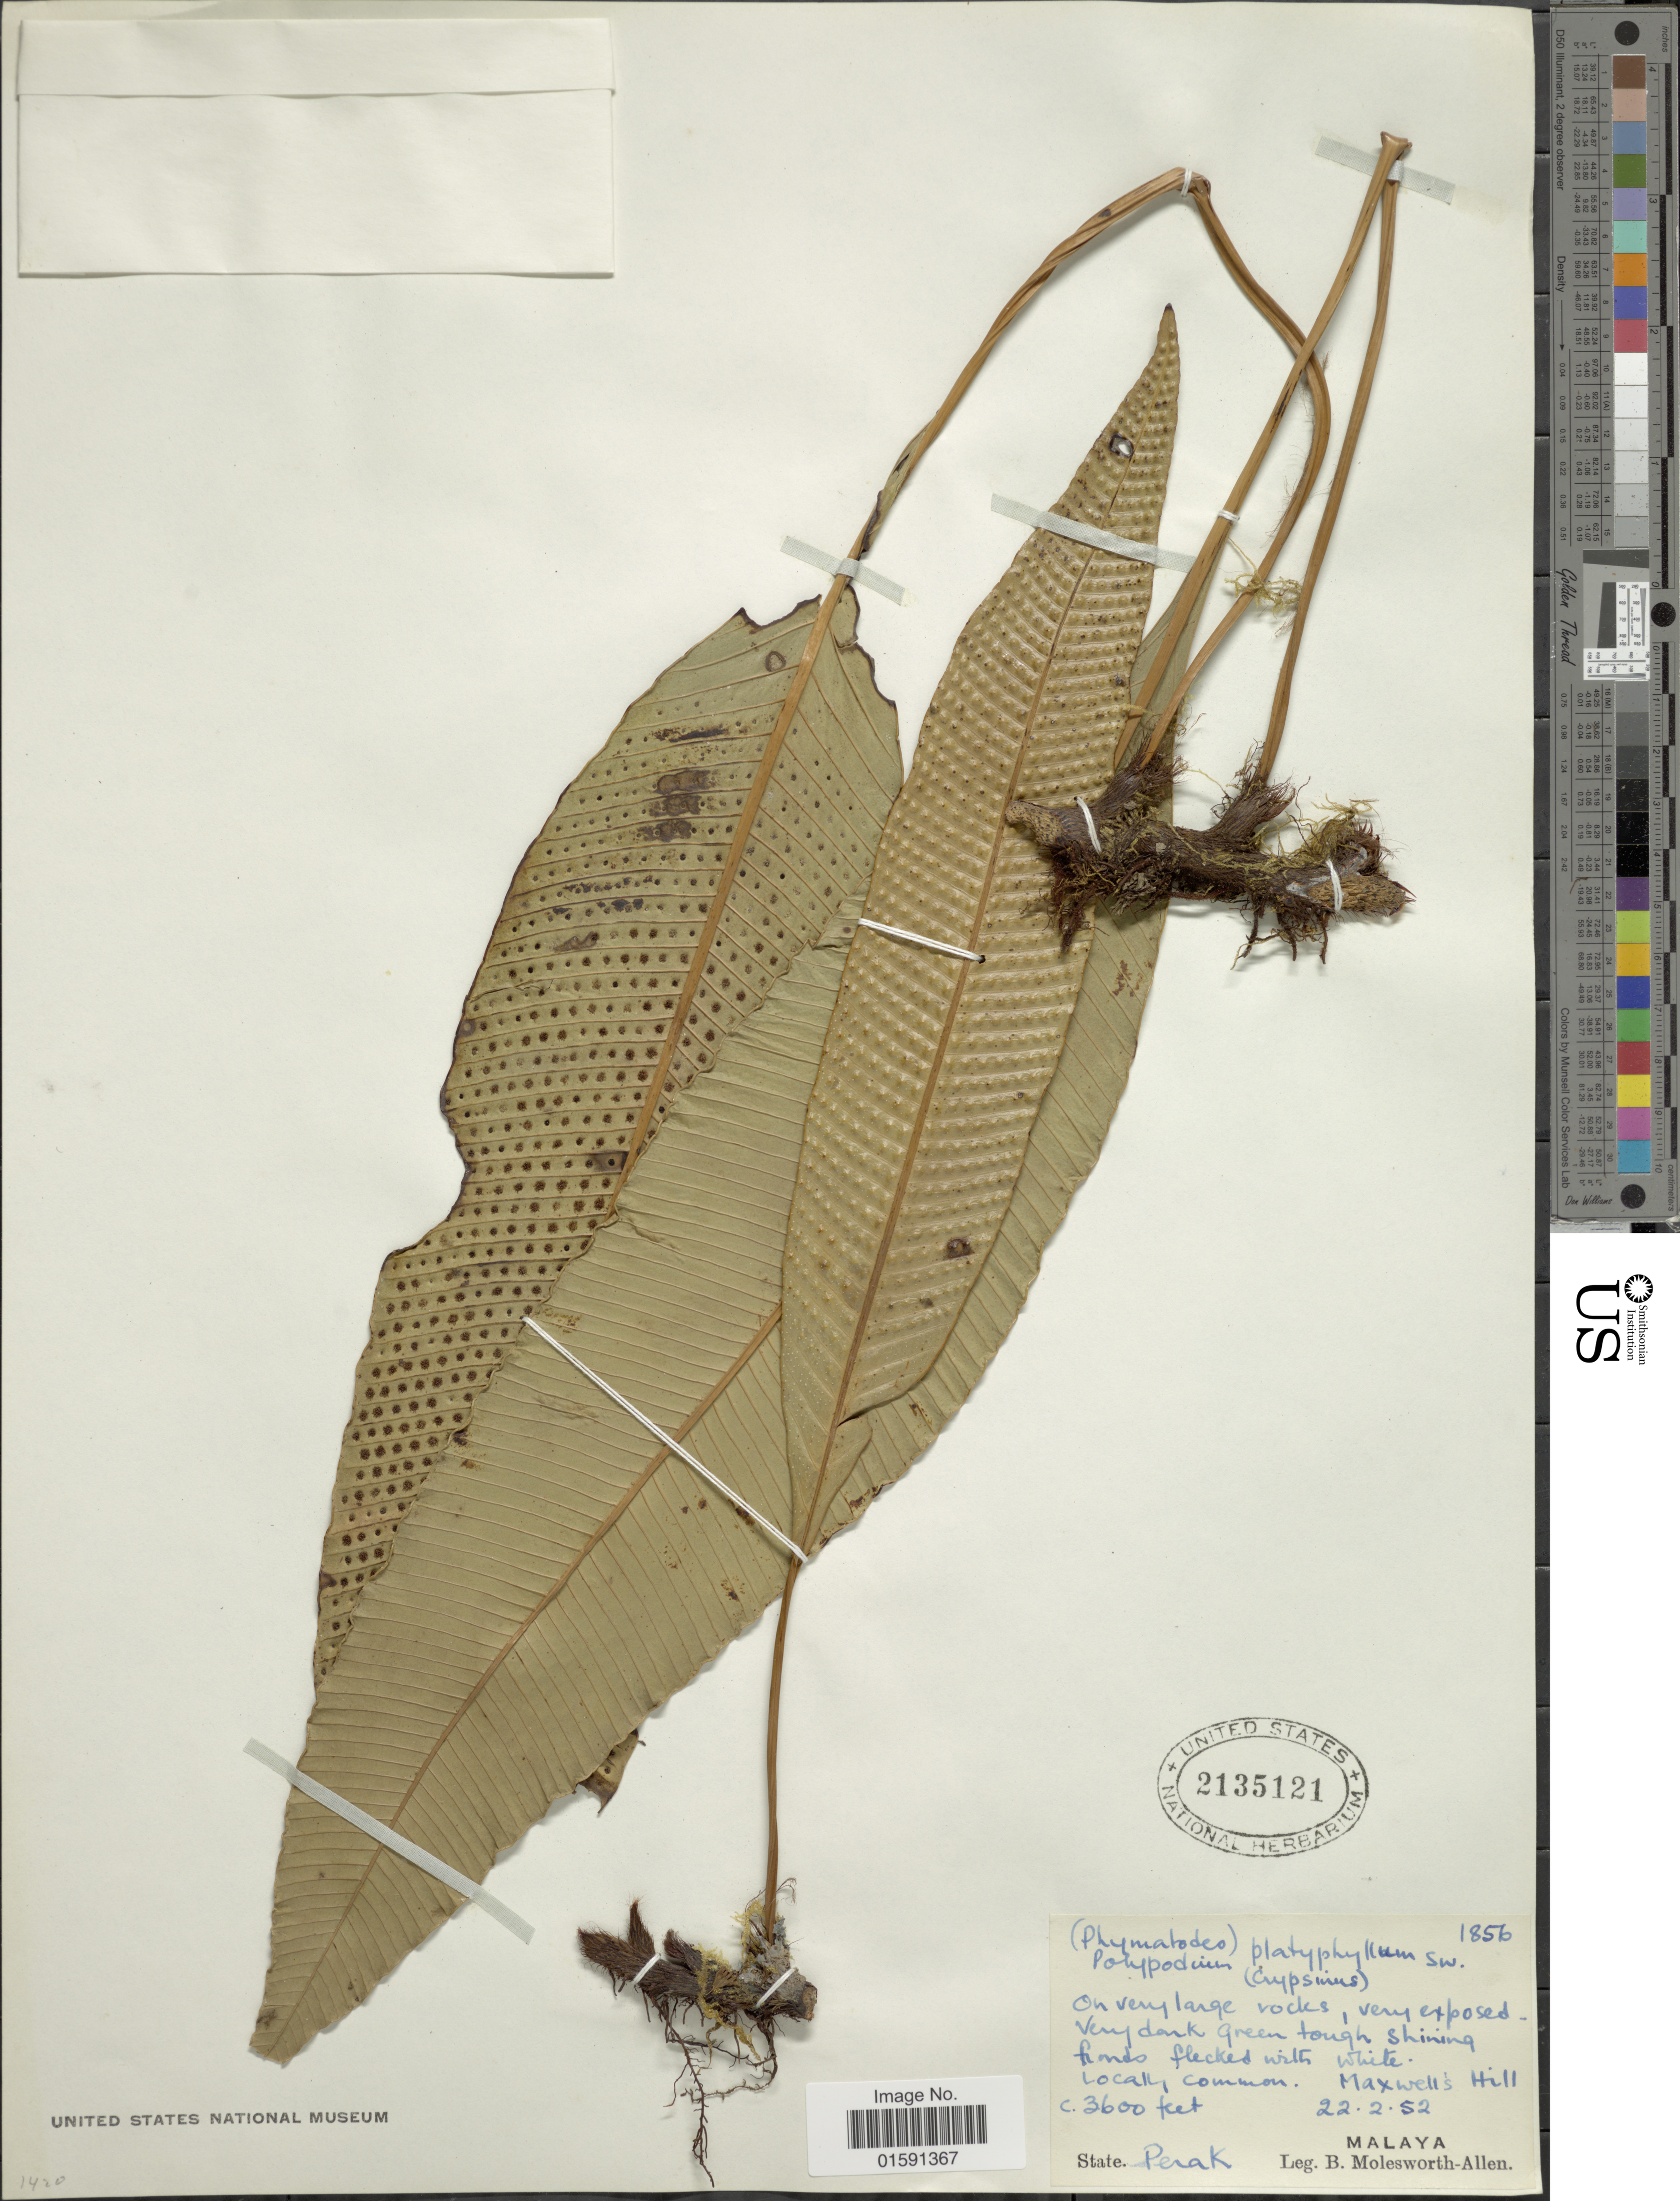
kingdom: Plantae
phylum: Tracheophyta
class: Polypodiopsida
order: Polypodiales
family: Polypodiaceae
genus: Selliguea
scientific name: Selliguea platyphylla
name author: (Sw.) Ching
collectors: B. E. G. Molesworth-Allen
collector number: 1856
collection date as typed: Transcribed d/m/y: 22/2/52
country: Malaysia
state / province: Perak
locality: Maxwell's Hill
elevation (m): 1097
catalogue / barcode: US 2135121